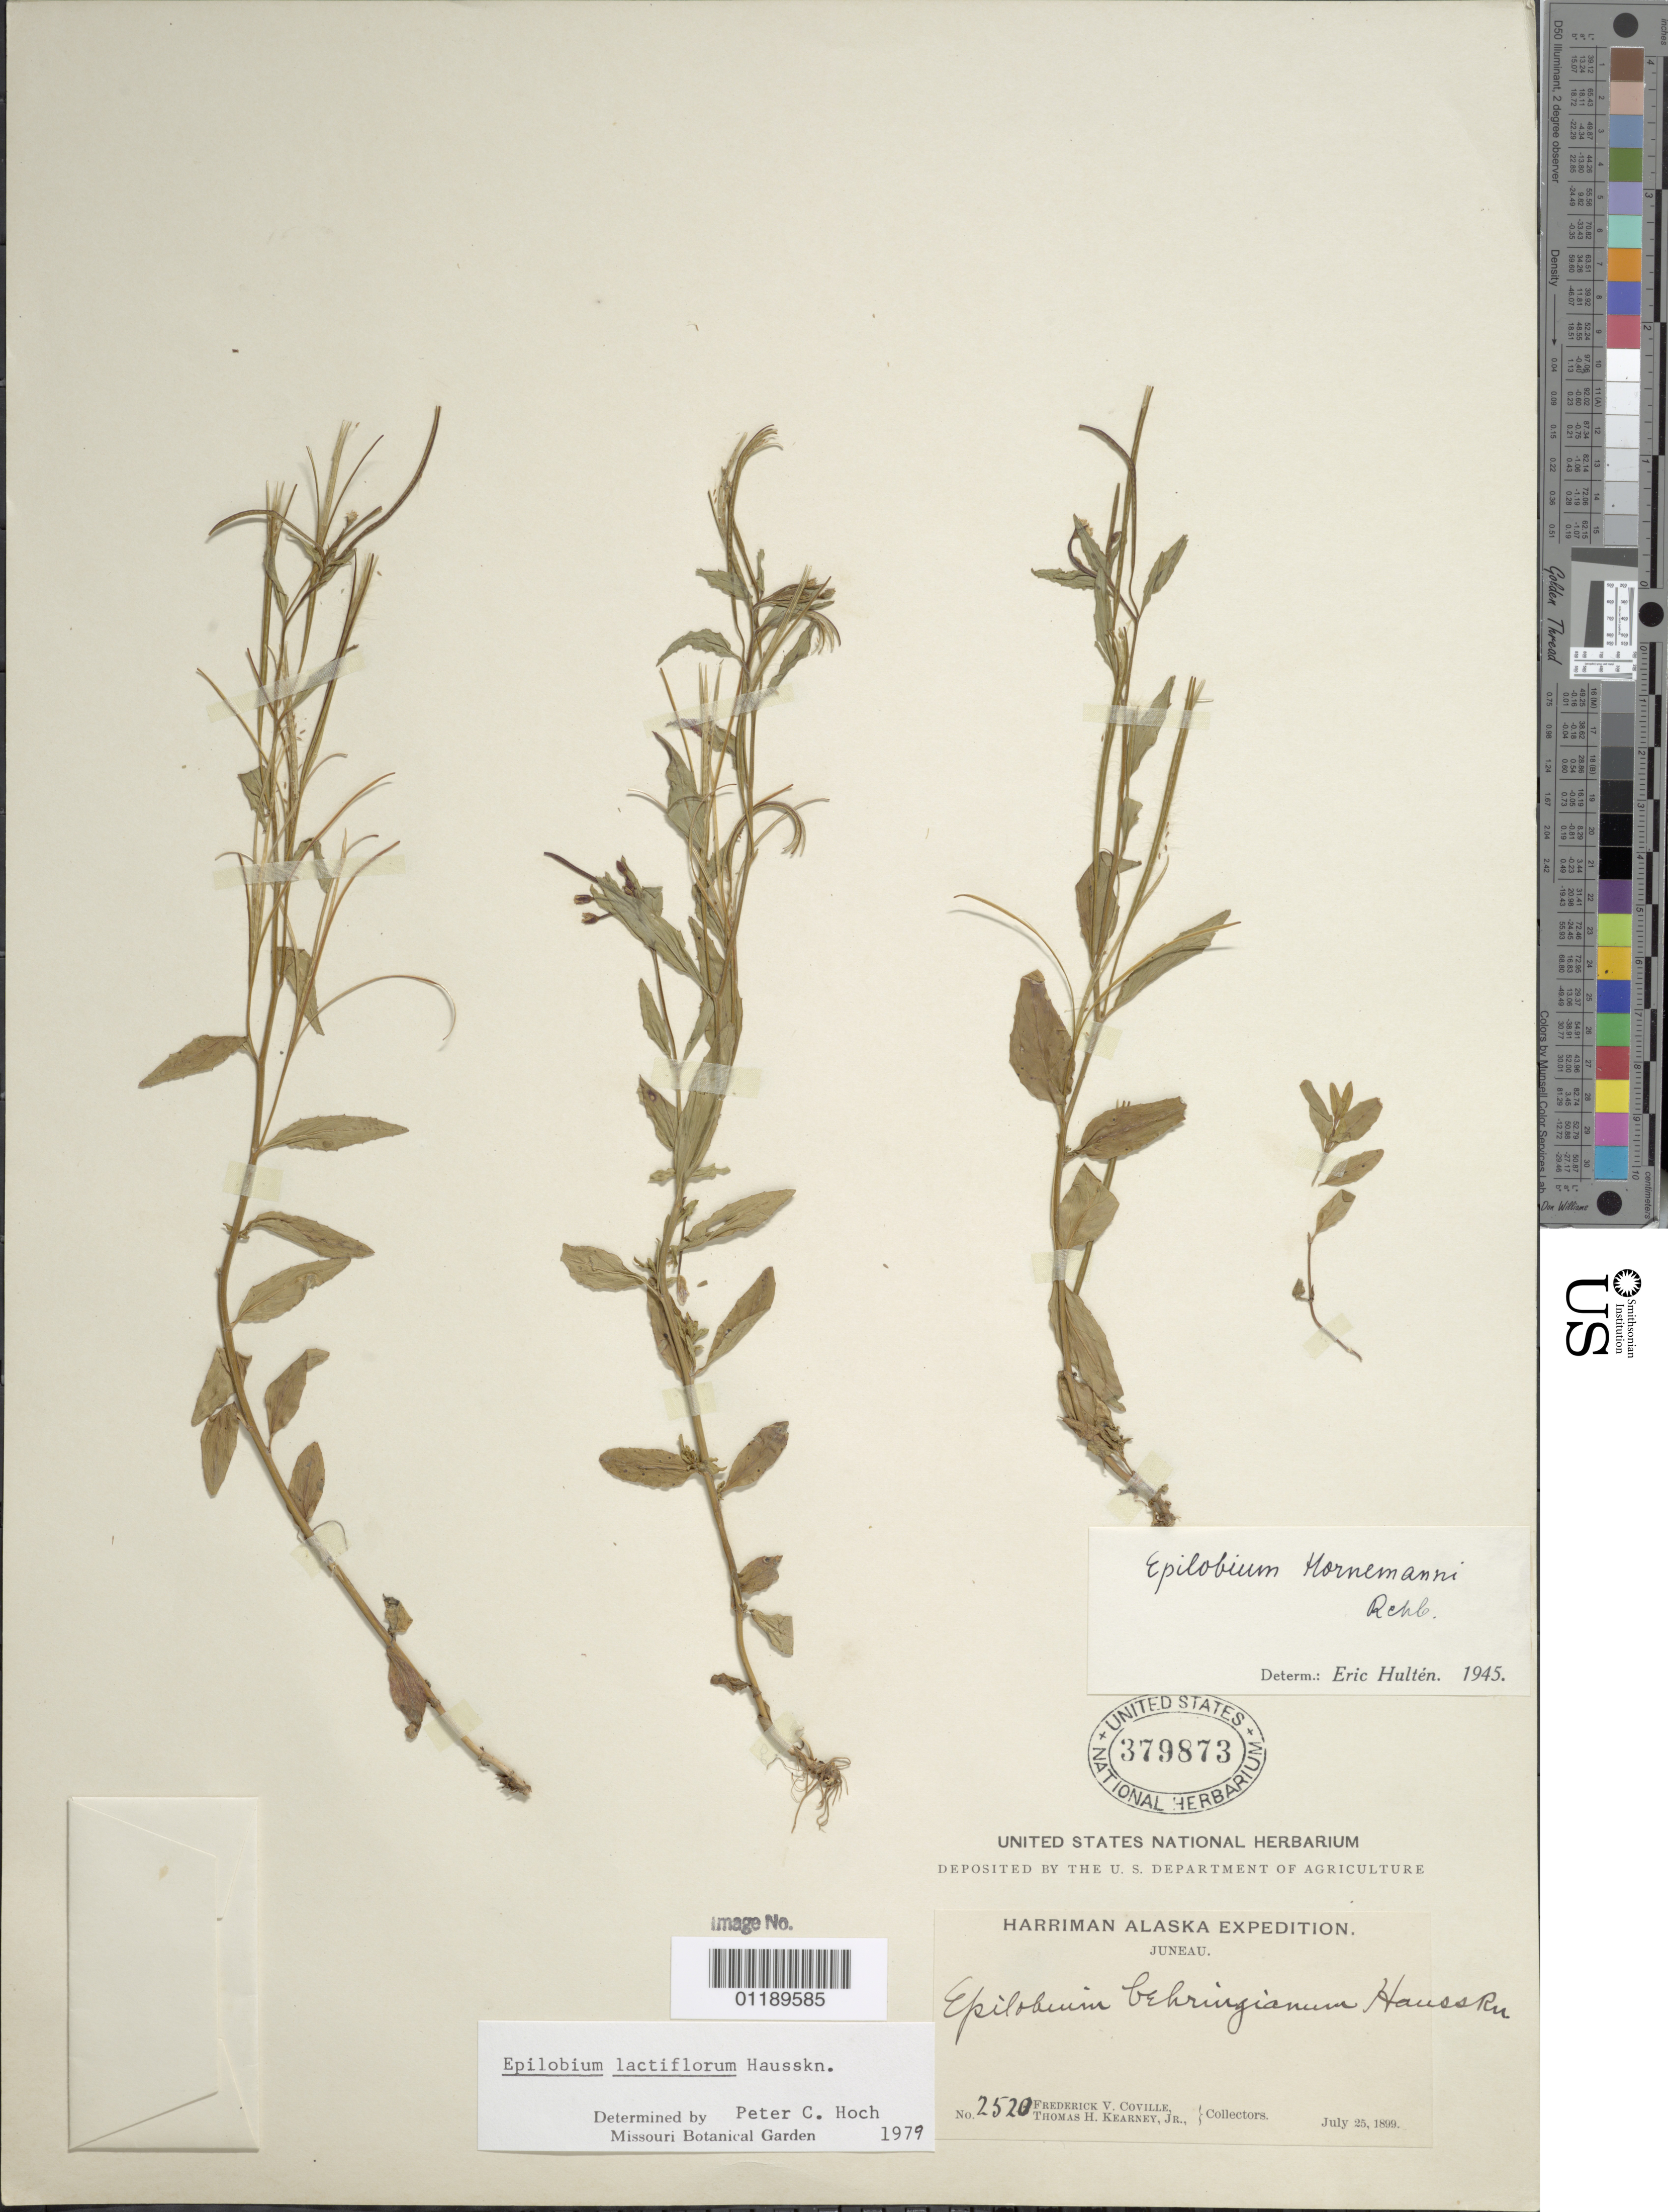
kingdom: Plantae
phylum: Tracheophyta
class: Magnoliopsida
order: Myrtales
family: Onagraceae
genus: Epilobium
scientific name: Epilobium lactiflorum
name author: Hausskn.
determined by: Hoch, P. C.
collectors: F. V. Coville & T. H. Kearney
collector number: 2520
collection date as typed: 25 Jul 1899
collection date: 1899-07-25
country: United States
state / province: Alaska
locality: Juneau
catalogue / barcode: US 379873